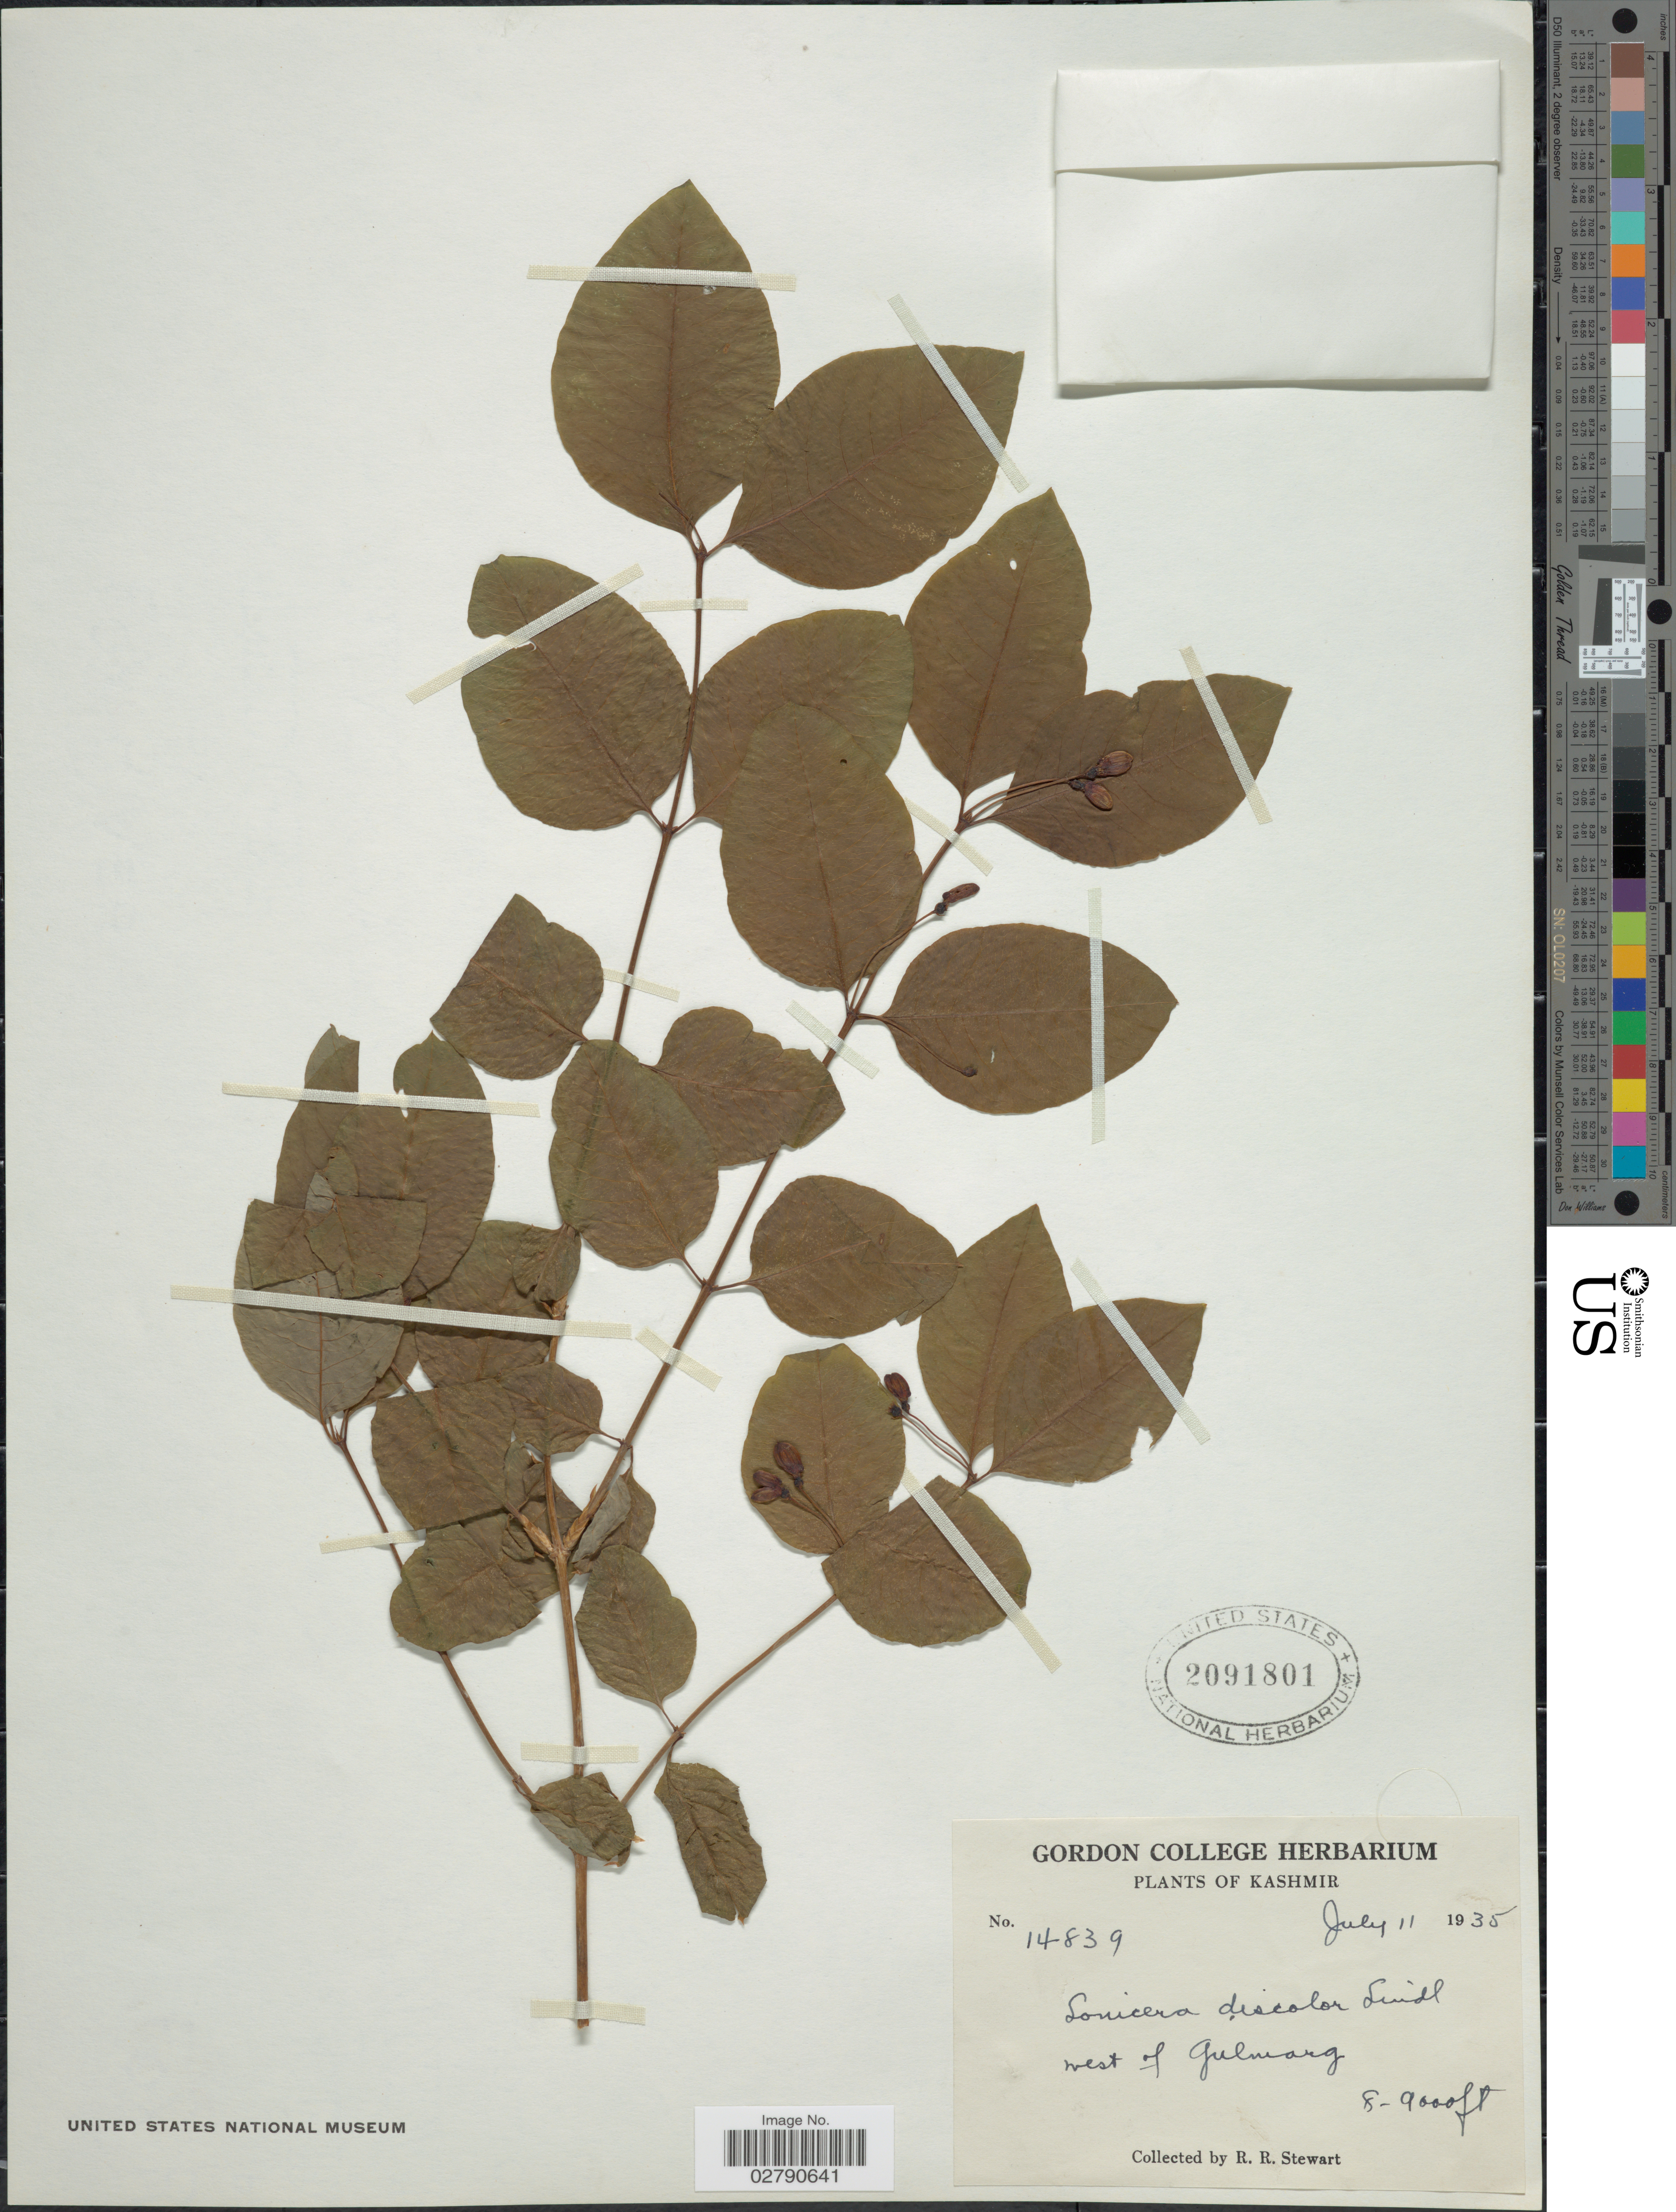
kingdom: Plantae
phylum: Tracheophyta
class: Magnoliopsida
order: Dipsacales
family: Caprifoliaceae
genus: Lonicera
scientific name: Lonicera discolor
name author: Lindl.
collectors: R. R. Stewart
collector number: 14839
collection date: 1935-07-11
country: India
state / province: Jammu and Kashmir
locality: Kashmir, west of Gulmarg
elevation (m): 2438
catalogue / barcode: US 2091801